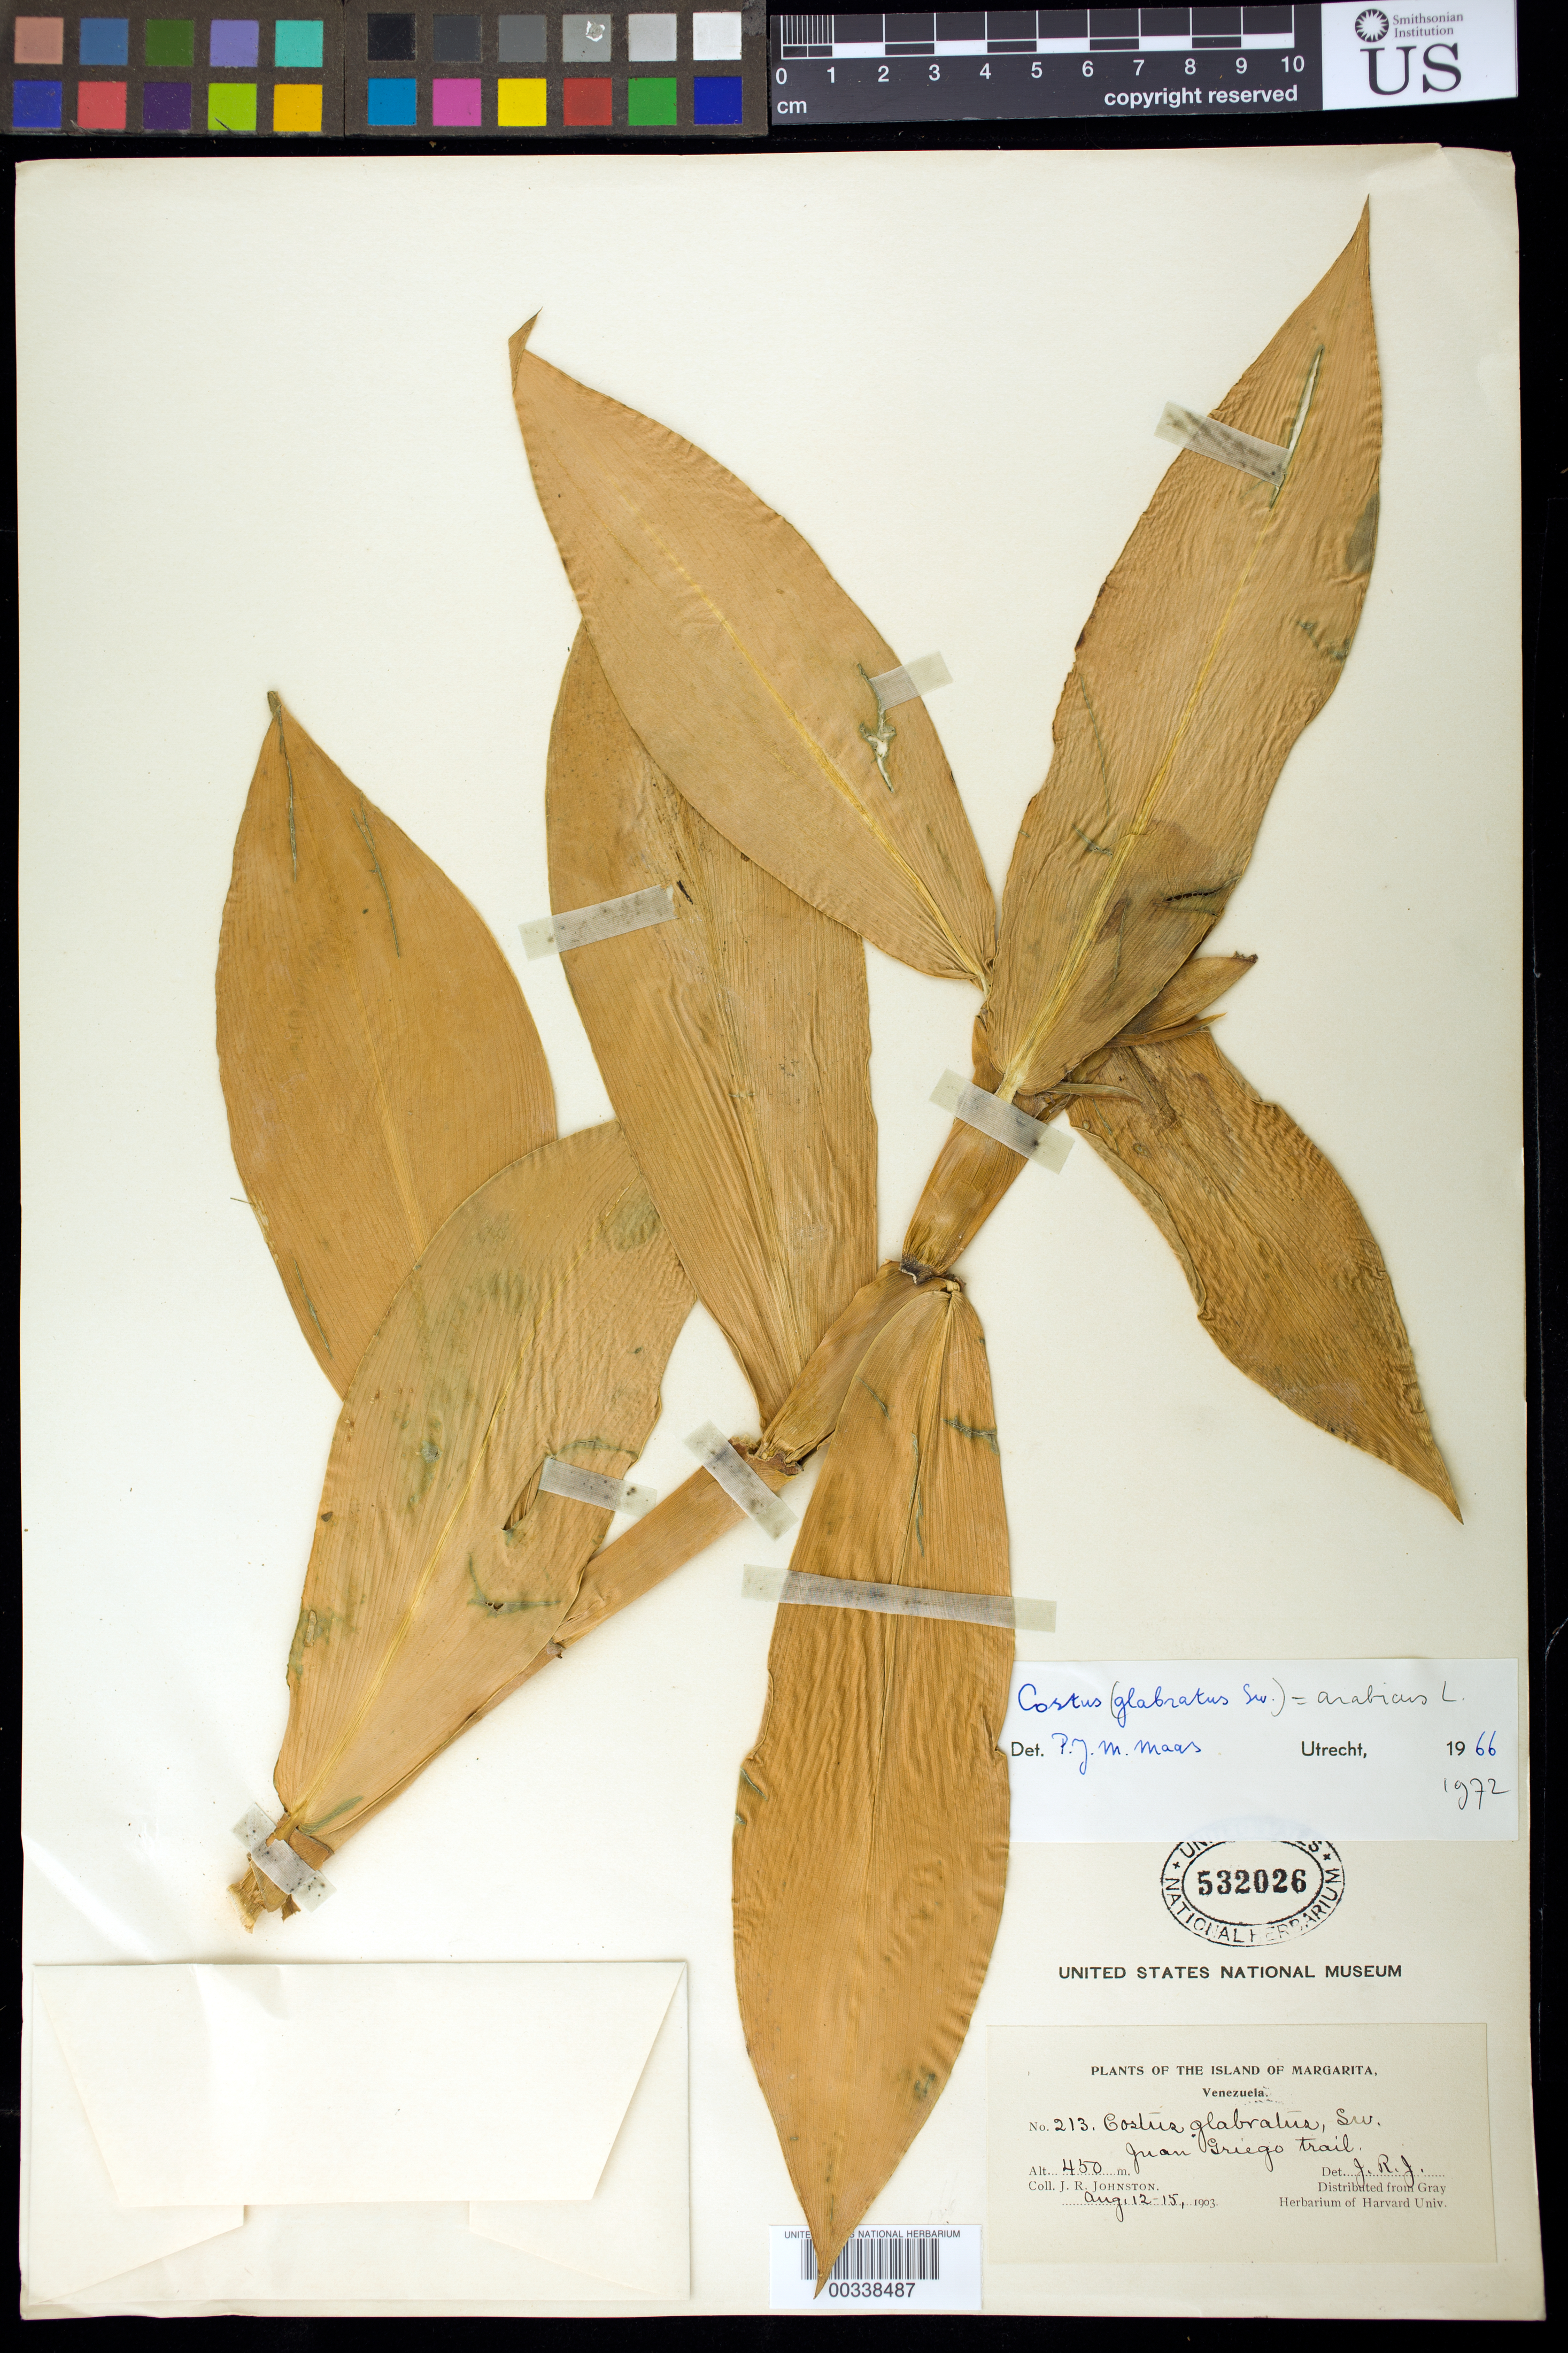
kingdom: Plantae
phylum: Tracheophyta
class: Liliopsida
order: Zingiberales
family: Costaceae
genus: Costus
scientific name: Costus arabicus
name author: L.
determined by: Maas, Paul J. M.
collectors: J. Johnston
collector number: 213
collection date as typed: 12 Aug 1903 to 15 Aug 1903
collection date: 1903-08-12/1903-08-15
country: Venezuela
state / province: Nueva Esparta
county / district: Margarita I.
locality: Juan griego trail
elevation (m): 450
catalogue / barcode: US 532026